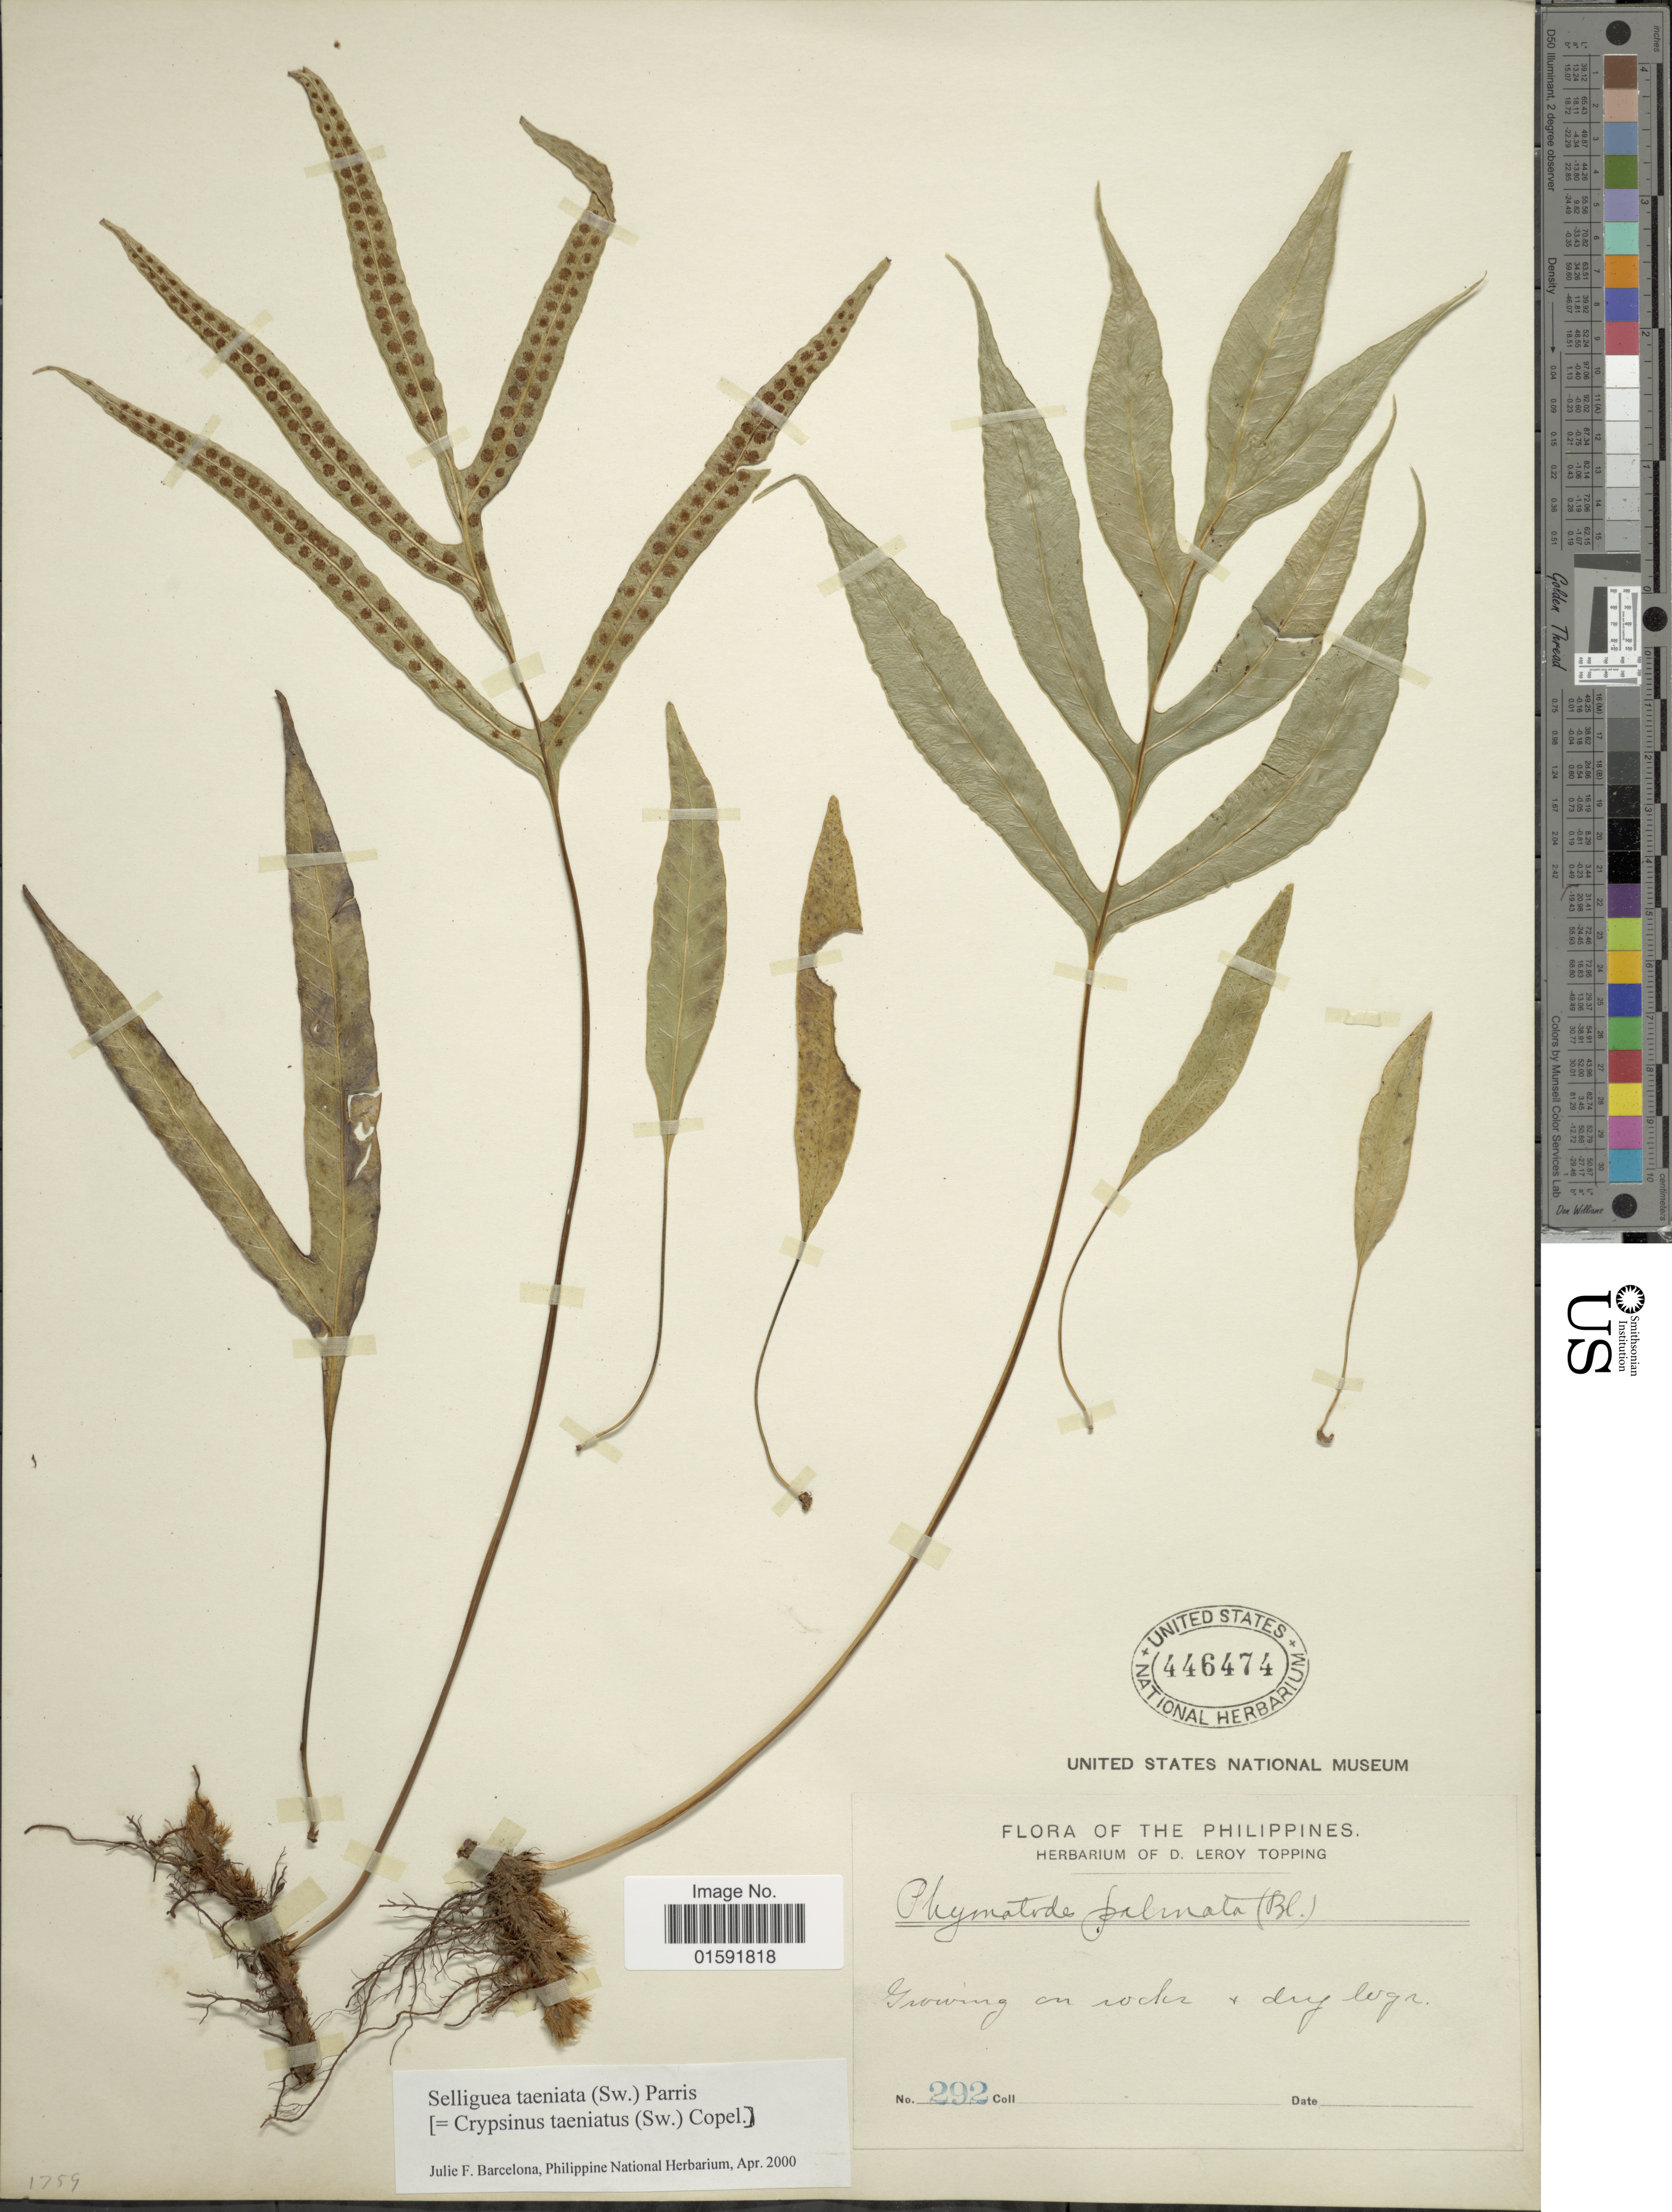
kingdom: Plantae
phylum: Tracheophyta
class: Polypodiopsida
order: Polypodiales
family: Polypodiaceae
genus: Selliguea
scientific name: Selliguea taeniata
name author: Parris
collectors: ex herb. D. LeRoy Topping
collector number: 292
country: Philippines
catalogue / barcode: US 446474